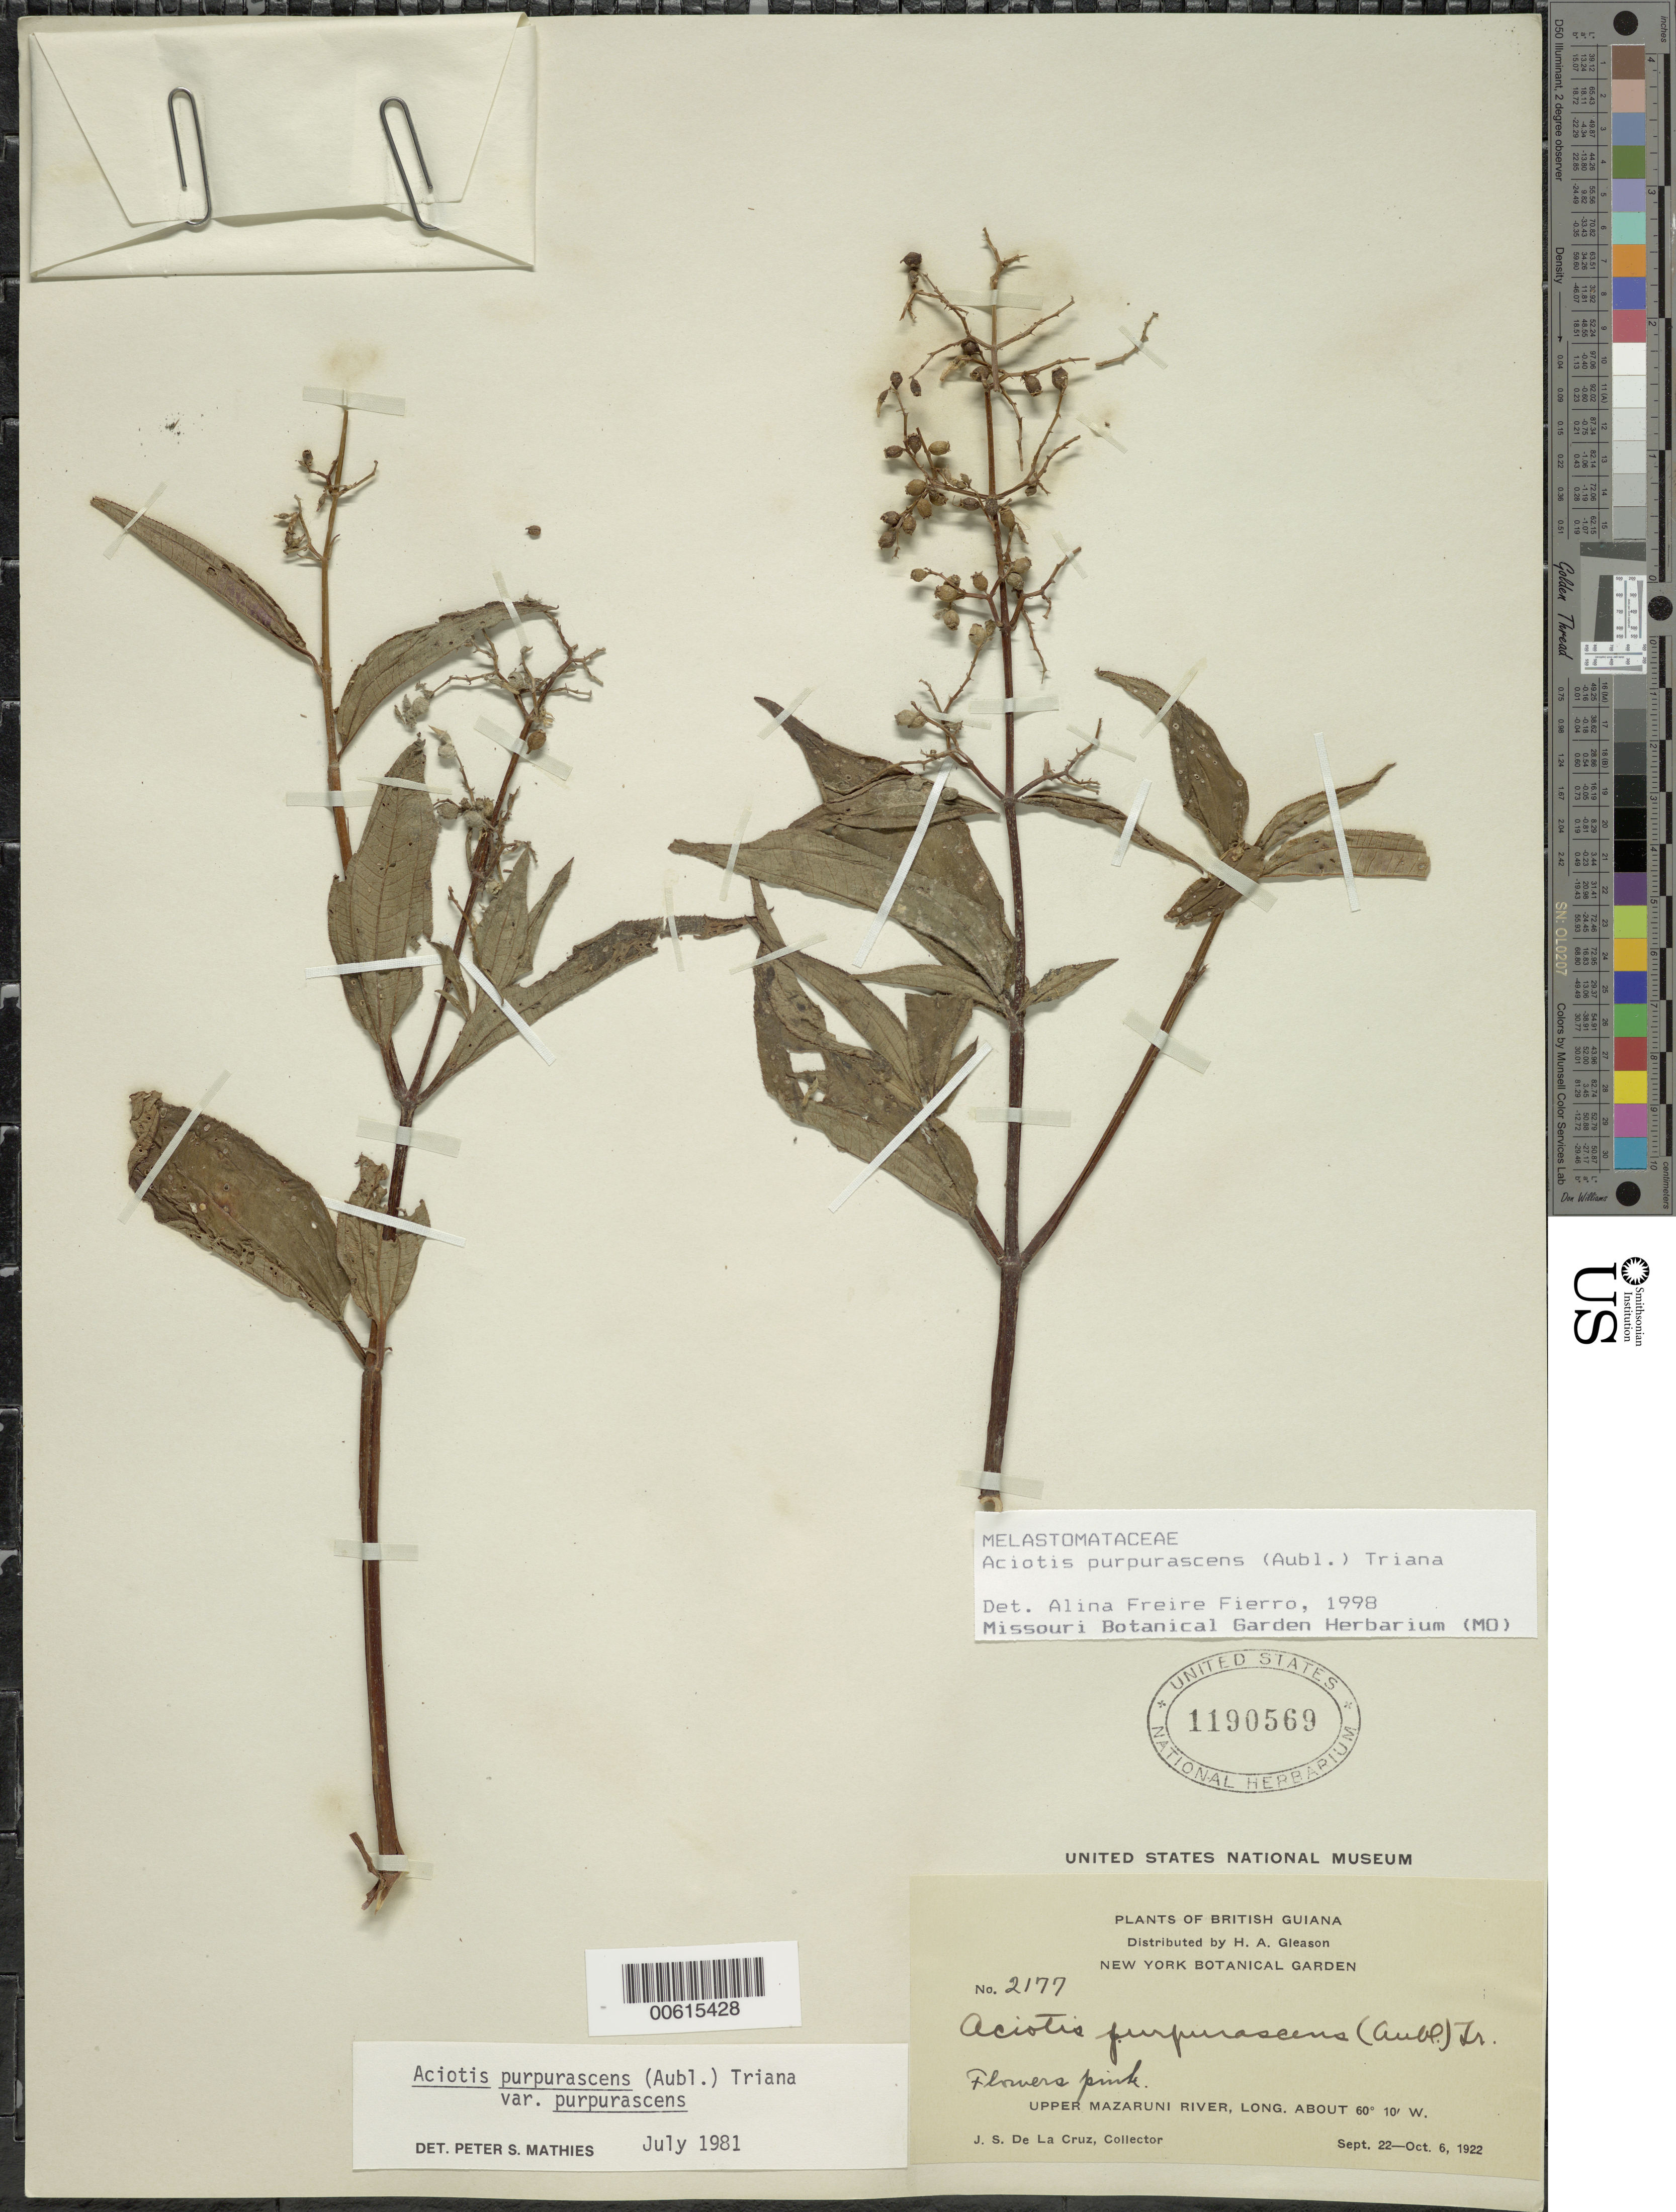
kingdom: Plantae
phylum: Tracheophyta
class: Magnoliopsida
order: Myrtales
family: Melastomataceae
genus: Aciotis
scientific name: Aciotis purpurascens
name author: (Aubl.) Triana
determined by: Freire-Fierro, A.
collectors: J. S. de la Cruz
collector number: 2177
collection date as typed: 22-Sep-22 to 6-Oct-22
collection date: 1922-09-22/1922-10-06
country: Guyana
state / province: Cuyuni-Mazaruni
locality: Upper Mazaruni R.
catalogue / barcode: US 1190569